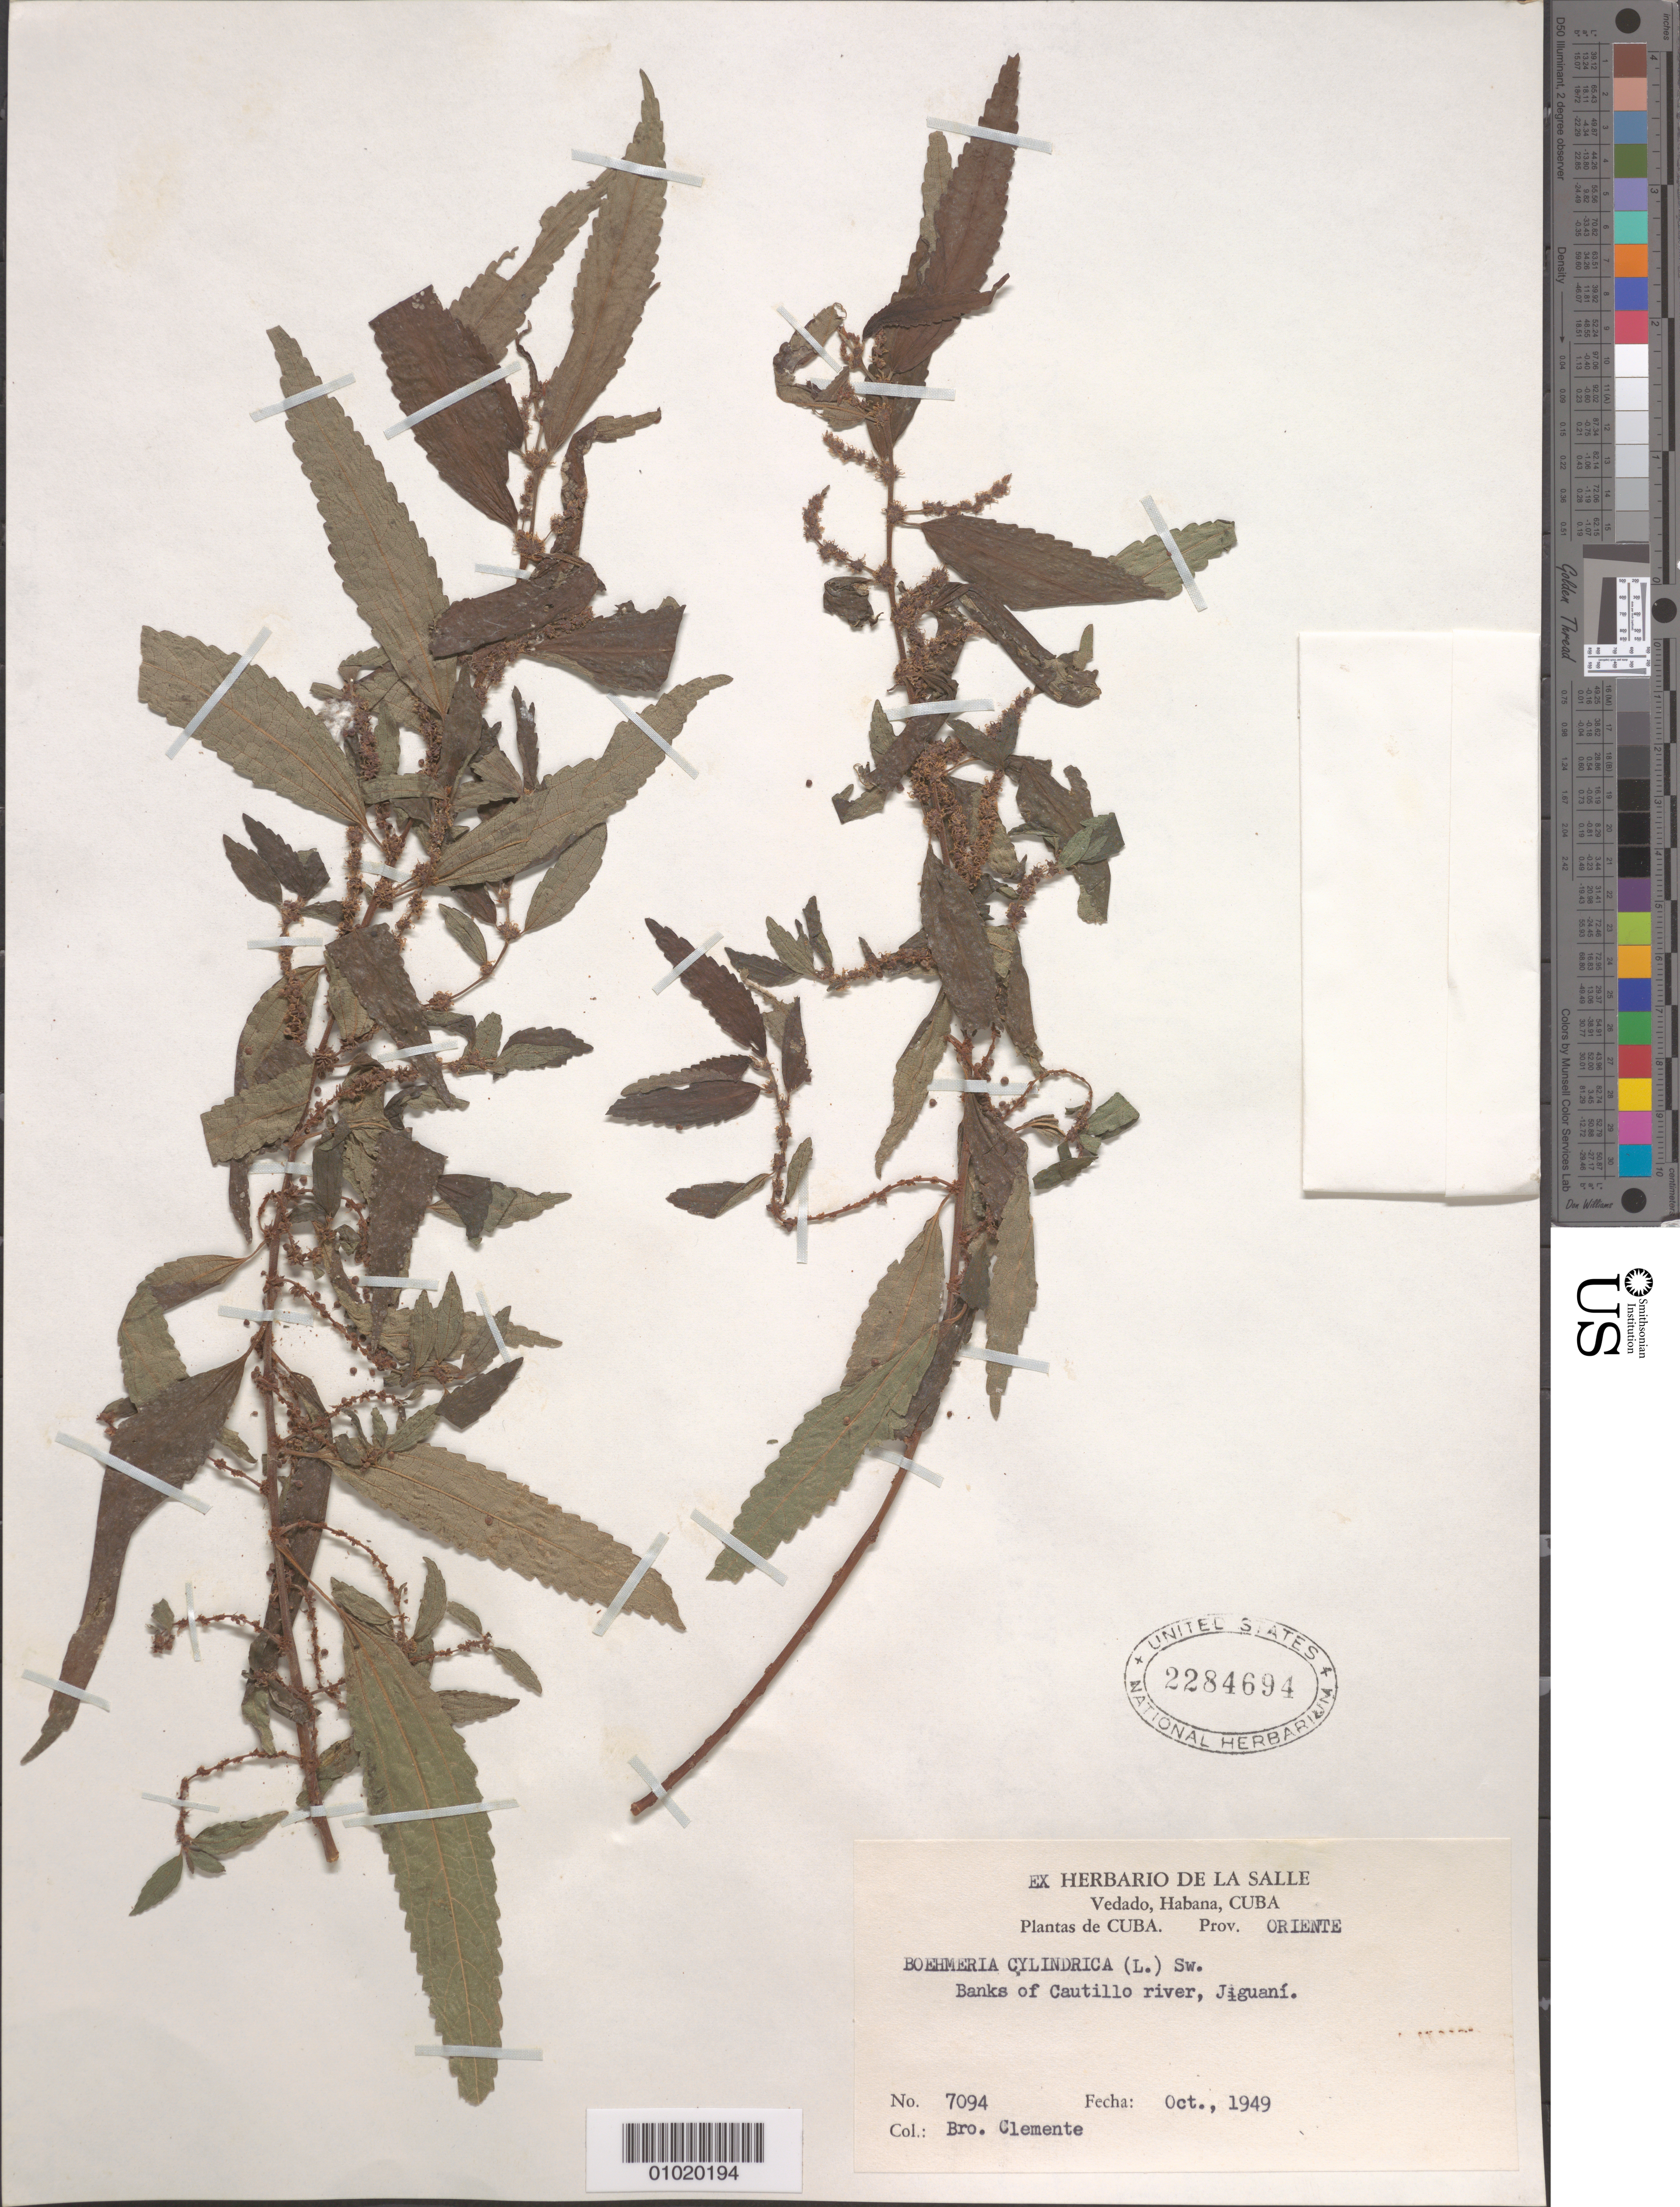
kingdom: Plantae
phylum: Tracheophyta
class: Magnoliopsida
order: Rosales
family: Urticaceae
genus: Boehmeria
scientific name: Boehmeria cylindrica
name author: (L.) Sw.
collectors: Bro. Clemente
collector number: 7094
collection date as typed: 01 Oct 1949 to 31 Oct 1949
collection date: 1949-10-01/1949-10-31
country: Cuba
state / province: Oriente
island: Cuba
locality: Banks of Cautillo river, Jiguani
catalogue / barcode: US 2284694